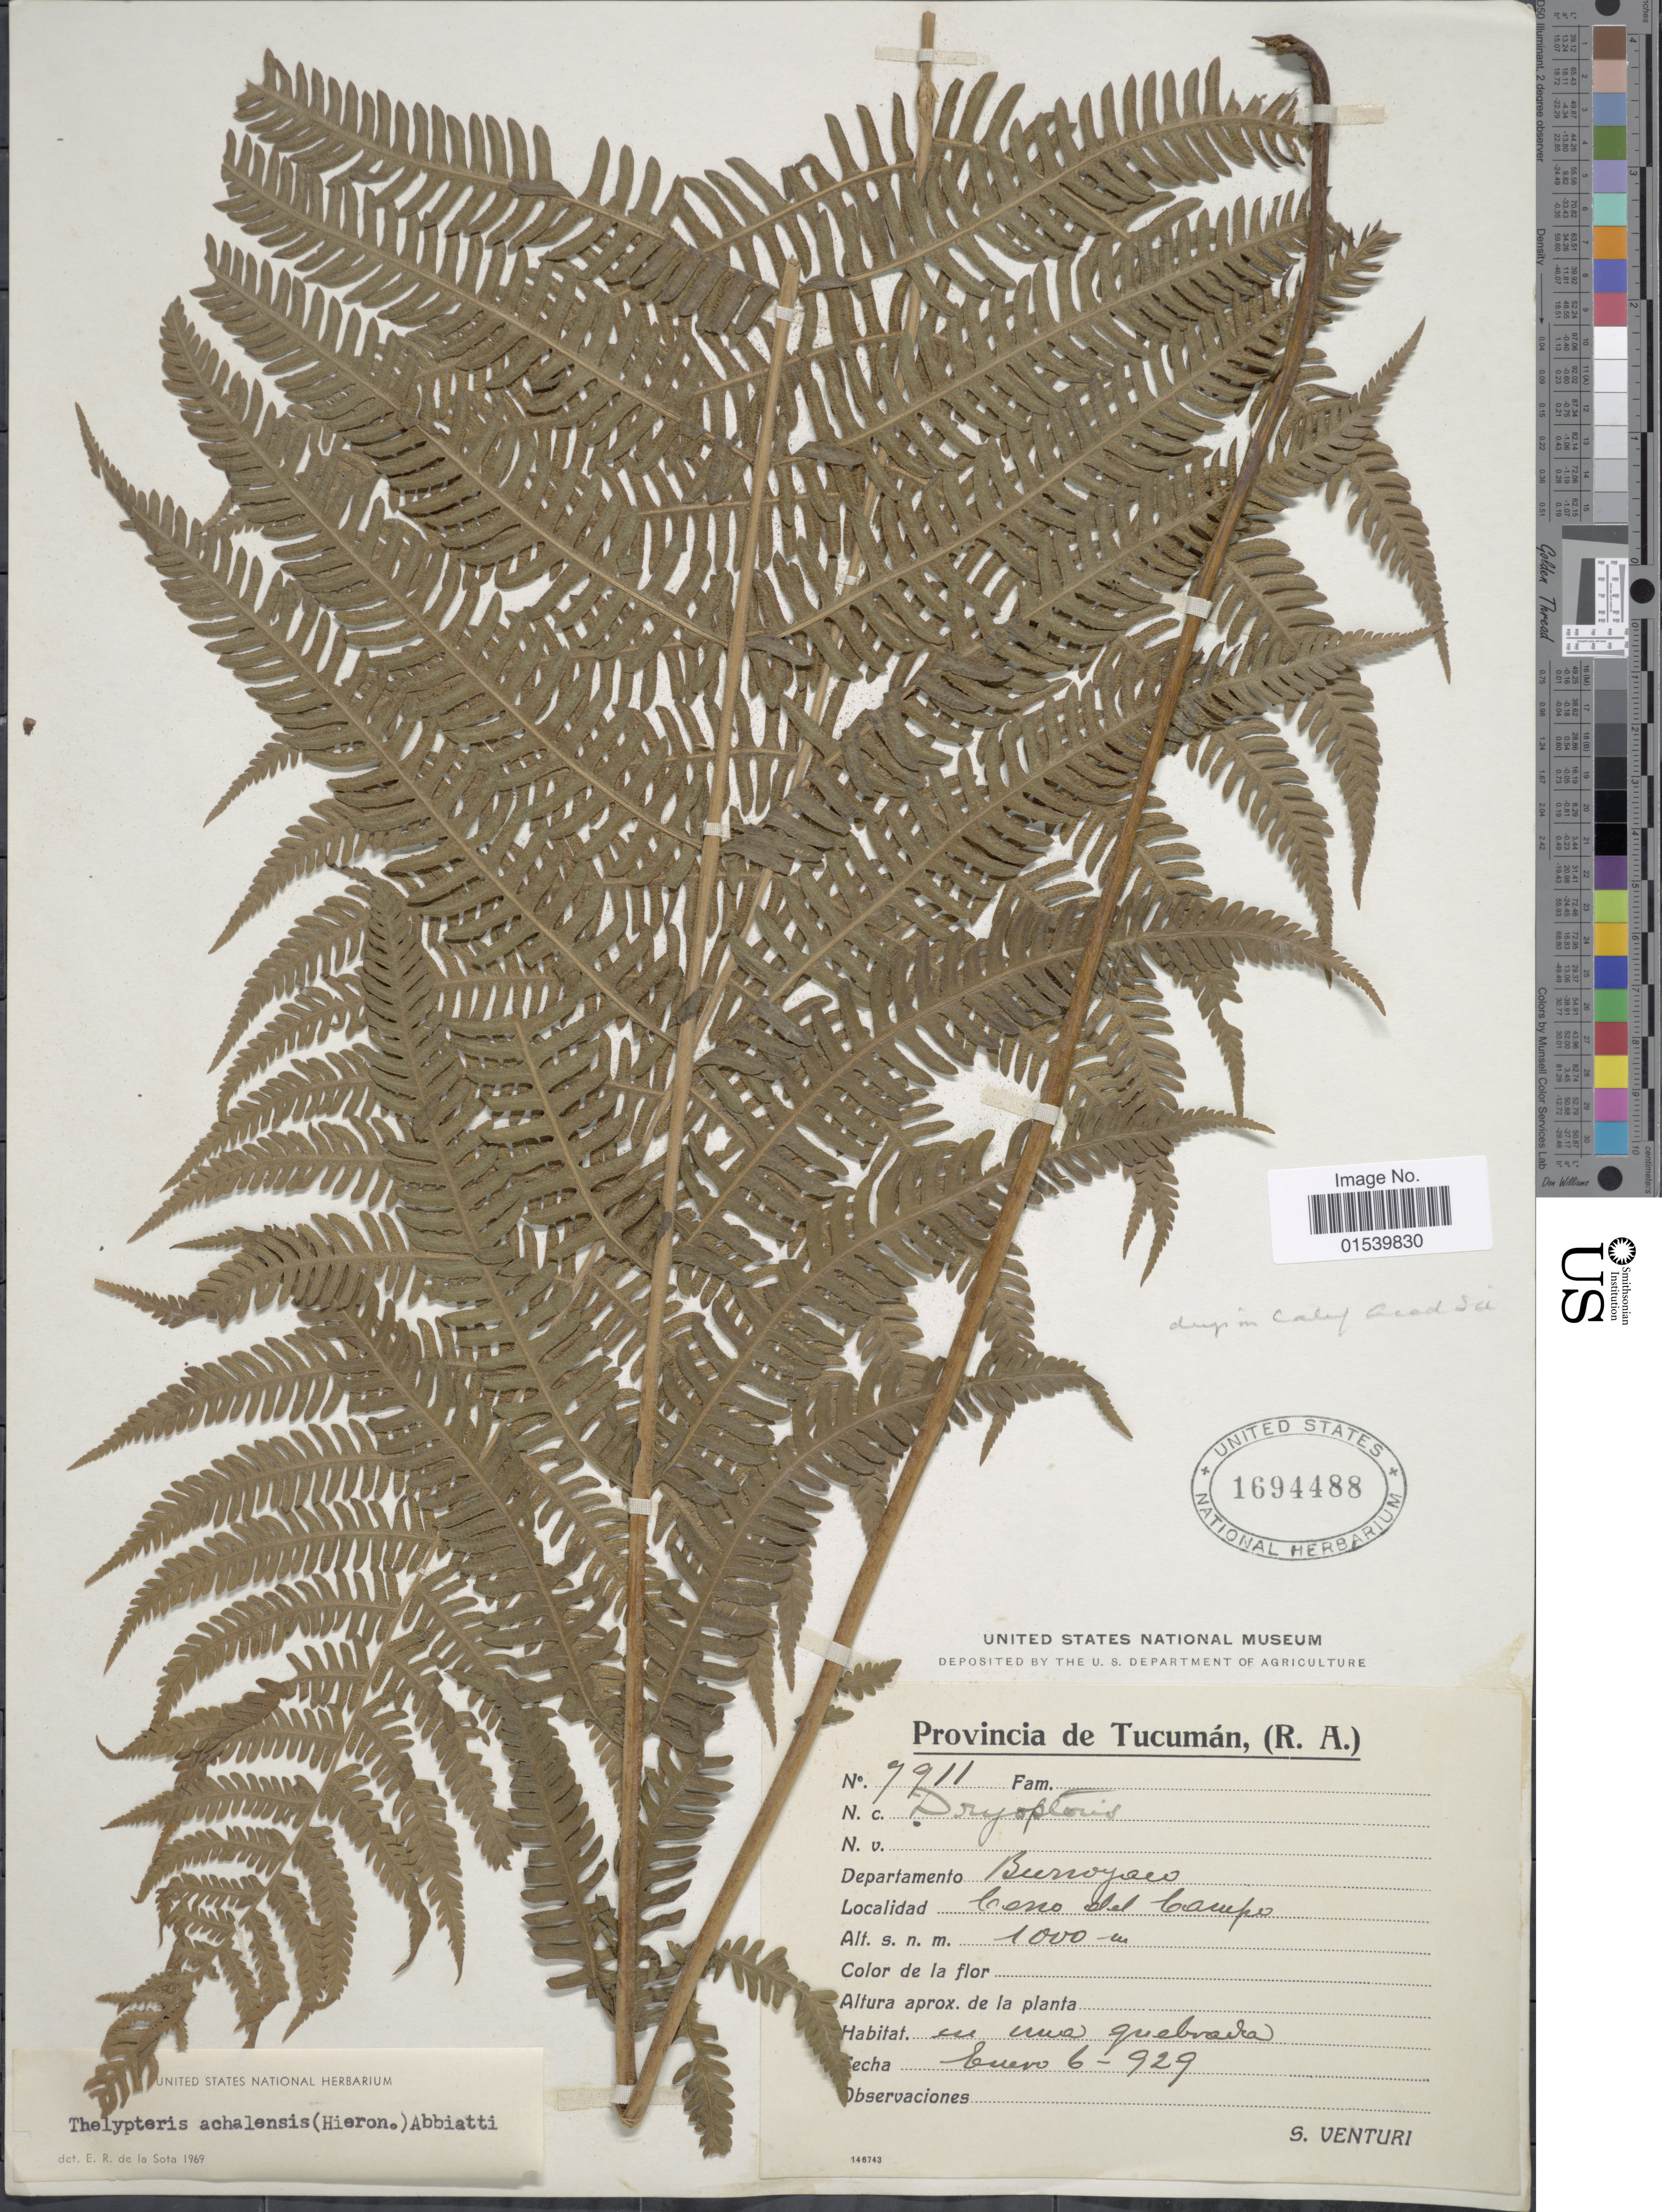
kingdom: Plantae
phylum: Tracheophyta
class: Polypodiopsida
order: Polypodiales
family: Thelypteridaceae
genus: Amauropelta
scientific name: Amauropelta achalensis (Hieron.) comb. nov., ined. 2015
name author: (Hieron.)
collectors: S. Venturi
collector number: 7911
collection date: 1929-01-06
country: Argentina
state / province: Tucumán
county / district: Burruyacú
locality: Cerro del Campo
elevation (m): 1000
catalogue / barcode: US 1694488